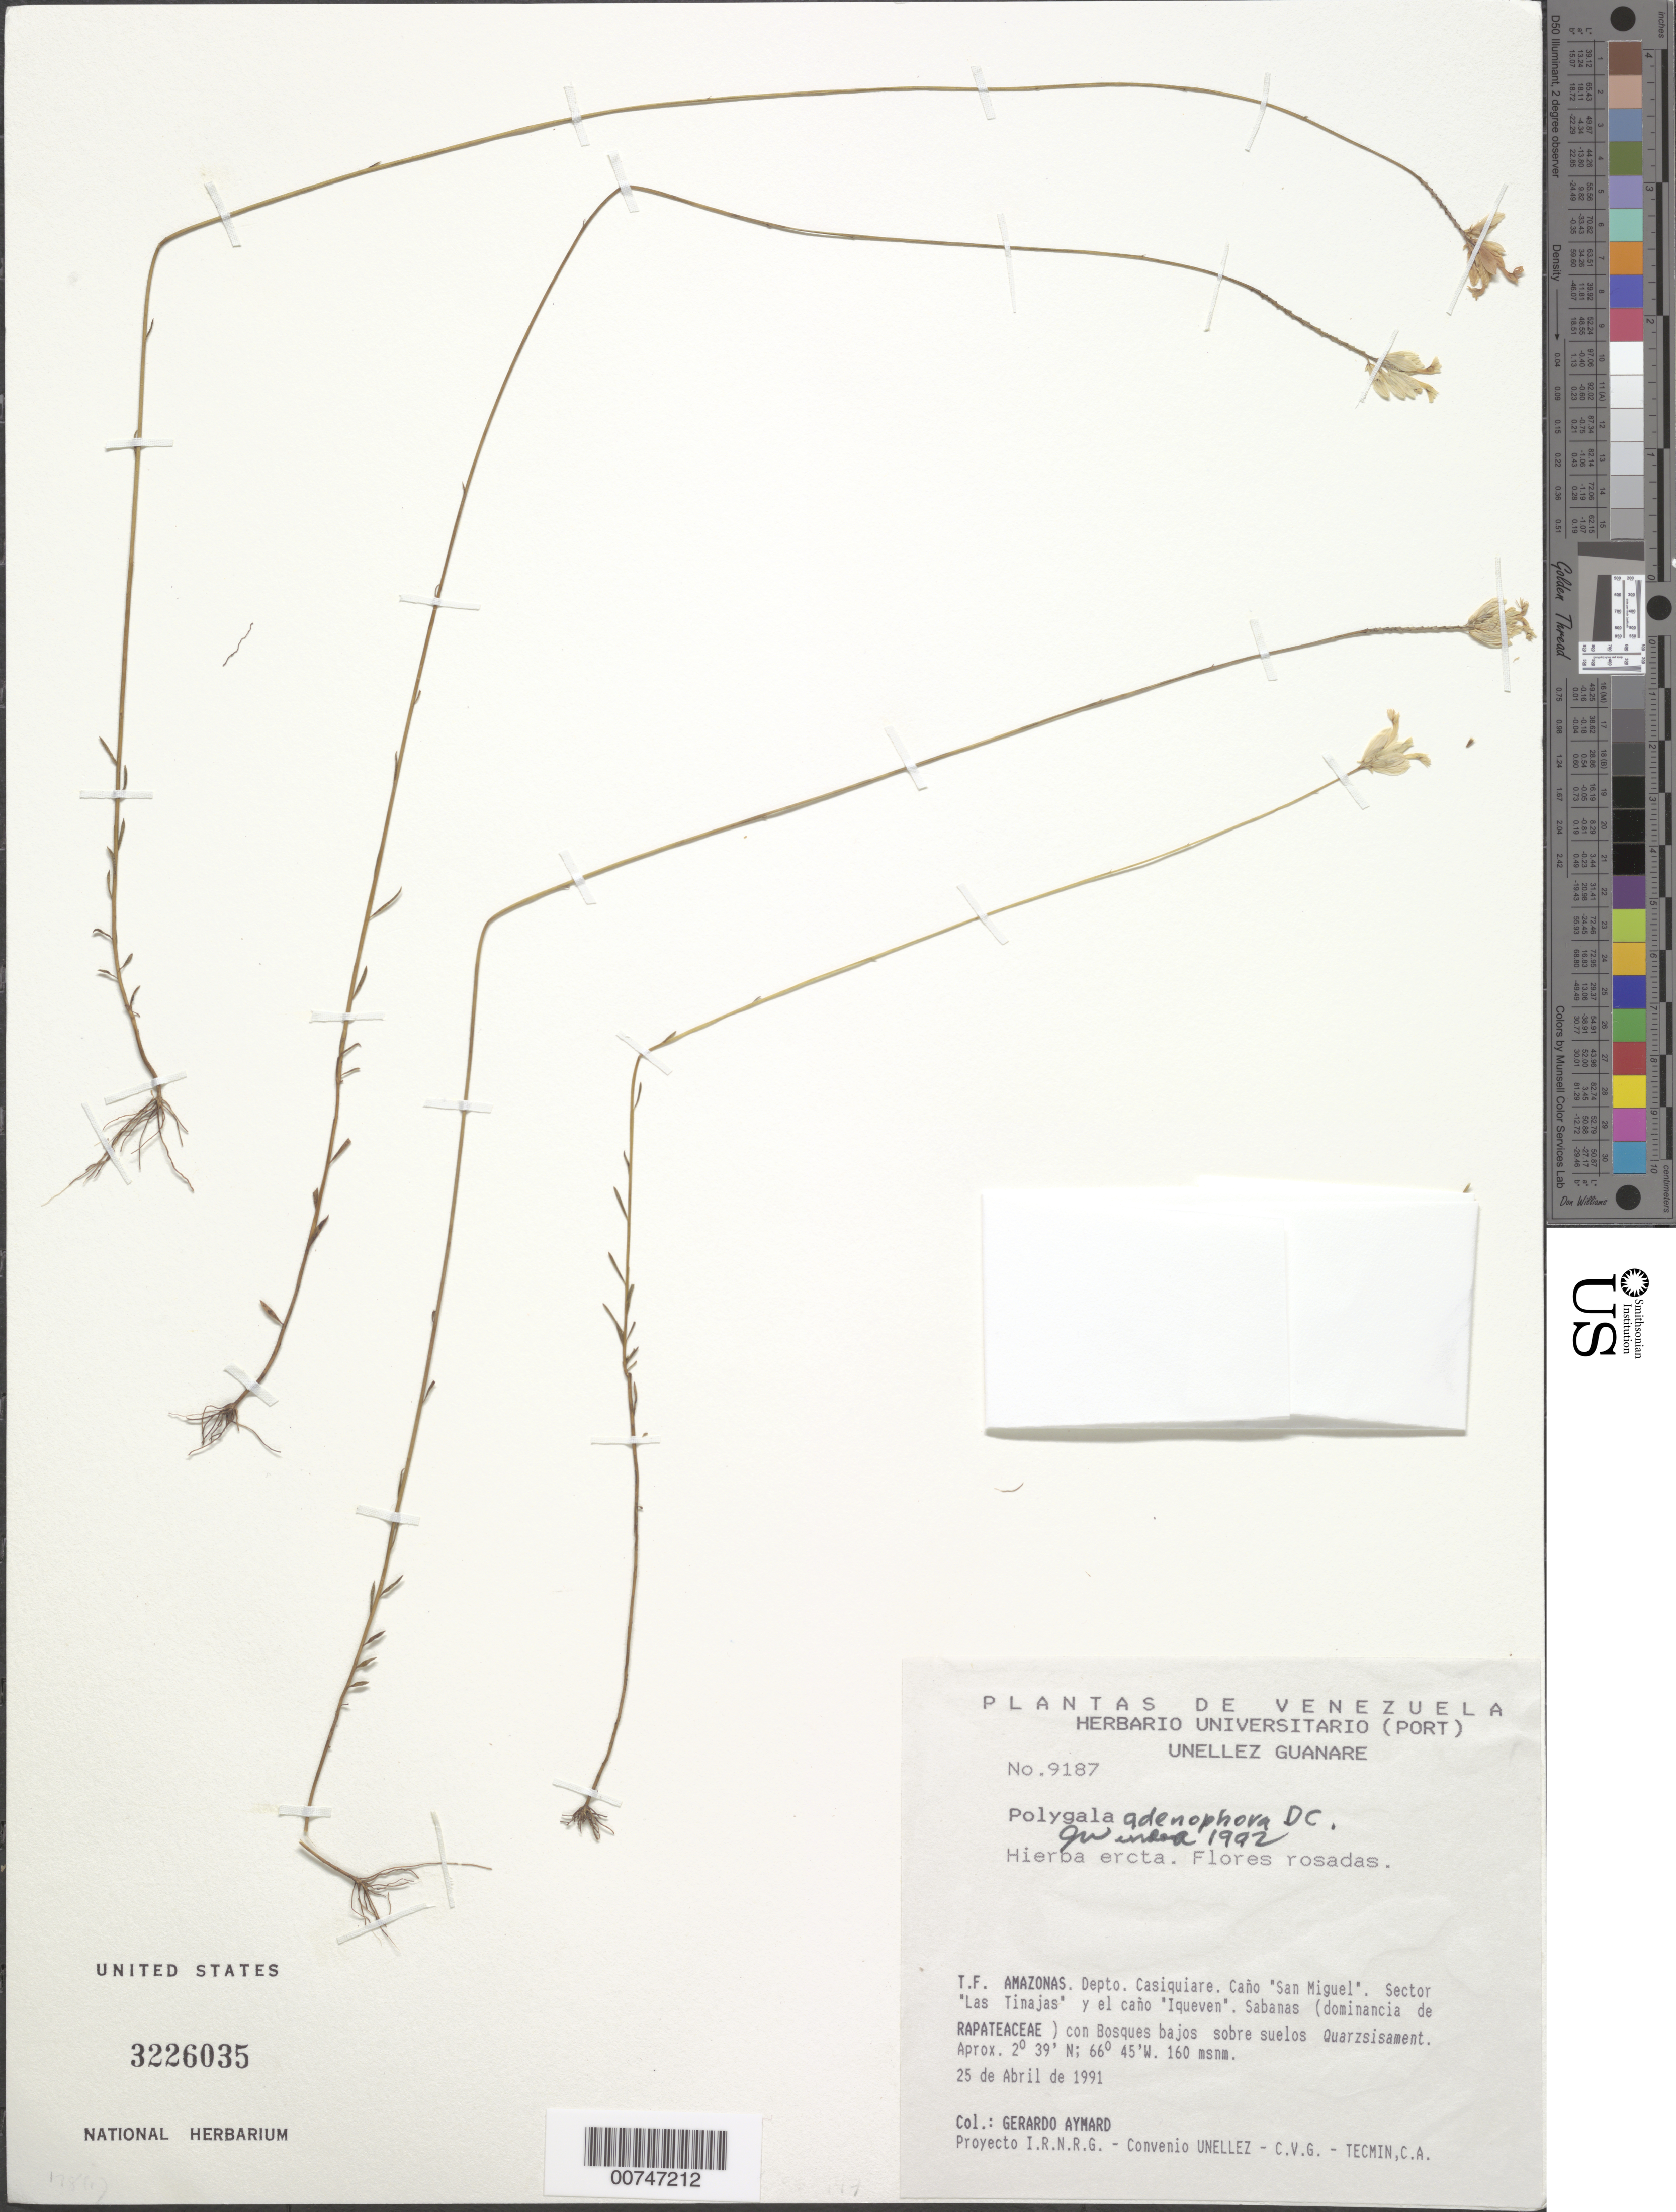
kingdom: Plantae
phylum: Tracheophyta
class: Magnoliopsida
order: Fabales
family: Polygalaceae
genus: Polygala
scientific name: Polygala adenophora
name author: DC.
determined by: Wurdack, John J., (US), US (UNITED STATES)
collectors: G. A. Aymard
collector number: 9187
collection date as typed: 25-Apr-91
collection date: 1991-04-25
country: Venezuela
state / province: Amazonas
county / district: Maroa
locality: Caño "San Miguel", sector Las Tianjas y Caño Iqueven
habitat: Savanna dominated by Rapateaceae, bosques bajos sobre suelos Quarzsisament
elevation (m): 160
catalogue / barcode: US 3226035